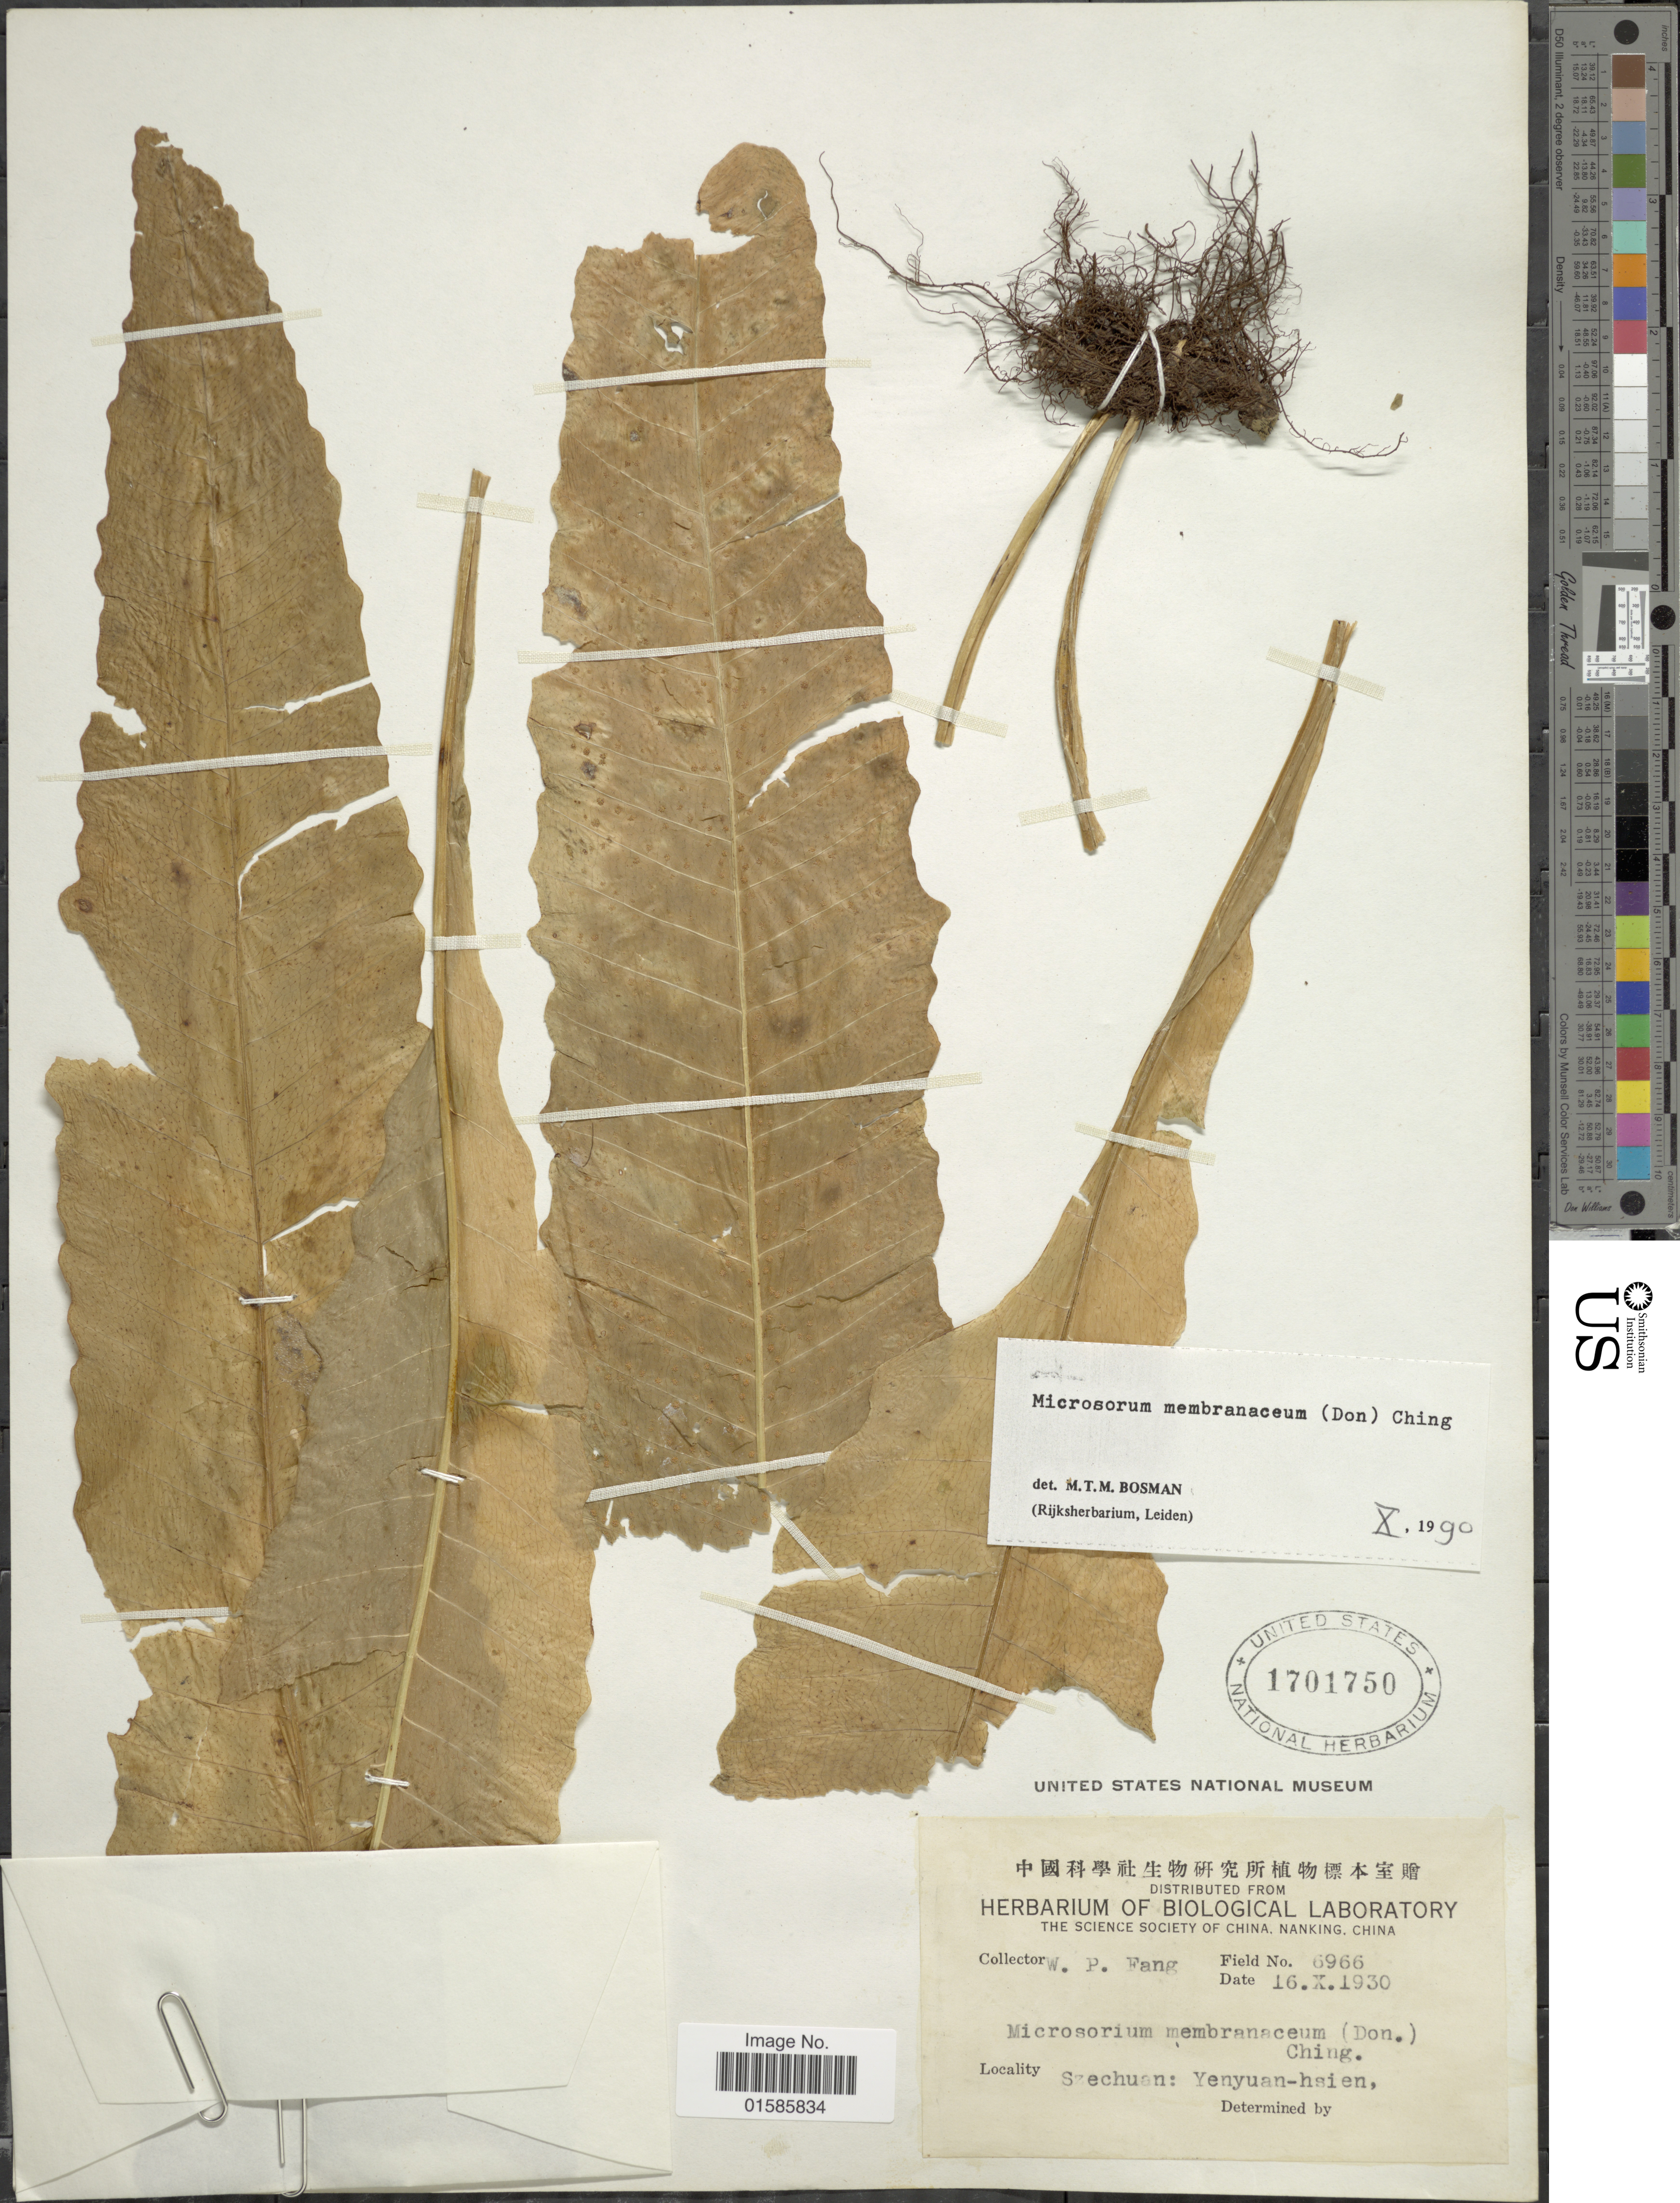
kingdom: Plantae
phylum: Tracheophyta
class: Polypodiopsida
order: Polypodiales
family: Polypodiaceae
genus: Microsorum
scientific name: Microsorum membranaceum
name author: (D. Don) Ching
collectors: W. P. Fang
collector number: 6966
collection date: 1930-10-16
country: China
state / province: Sichuan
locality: Szechuam: Yenyuan-hsien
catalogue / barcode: US 1701750